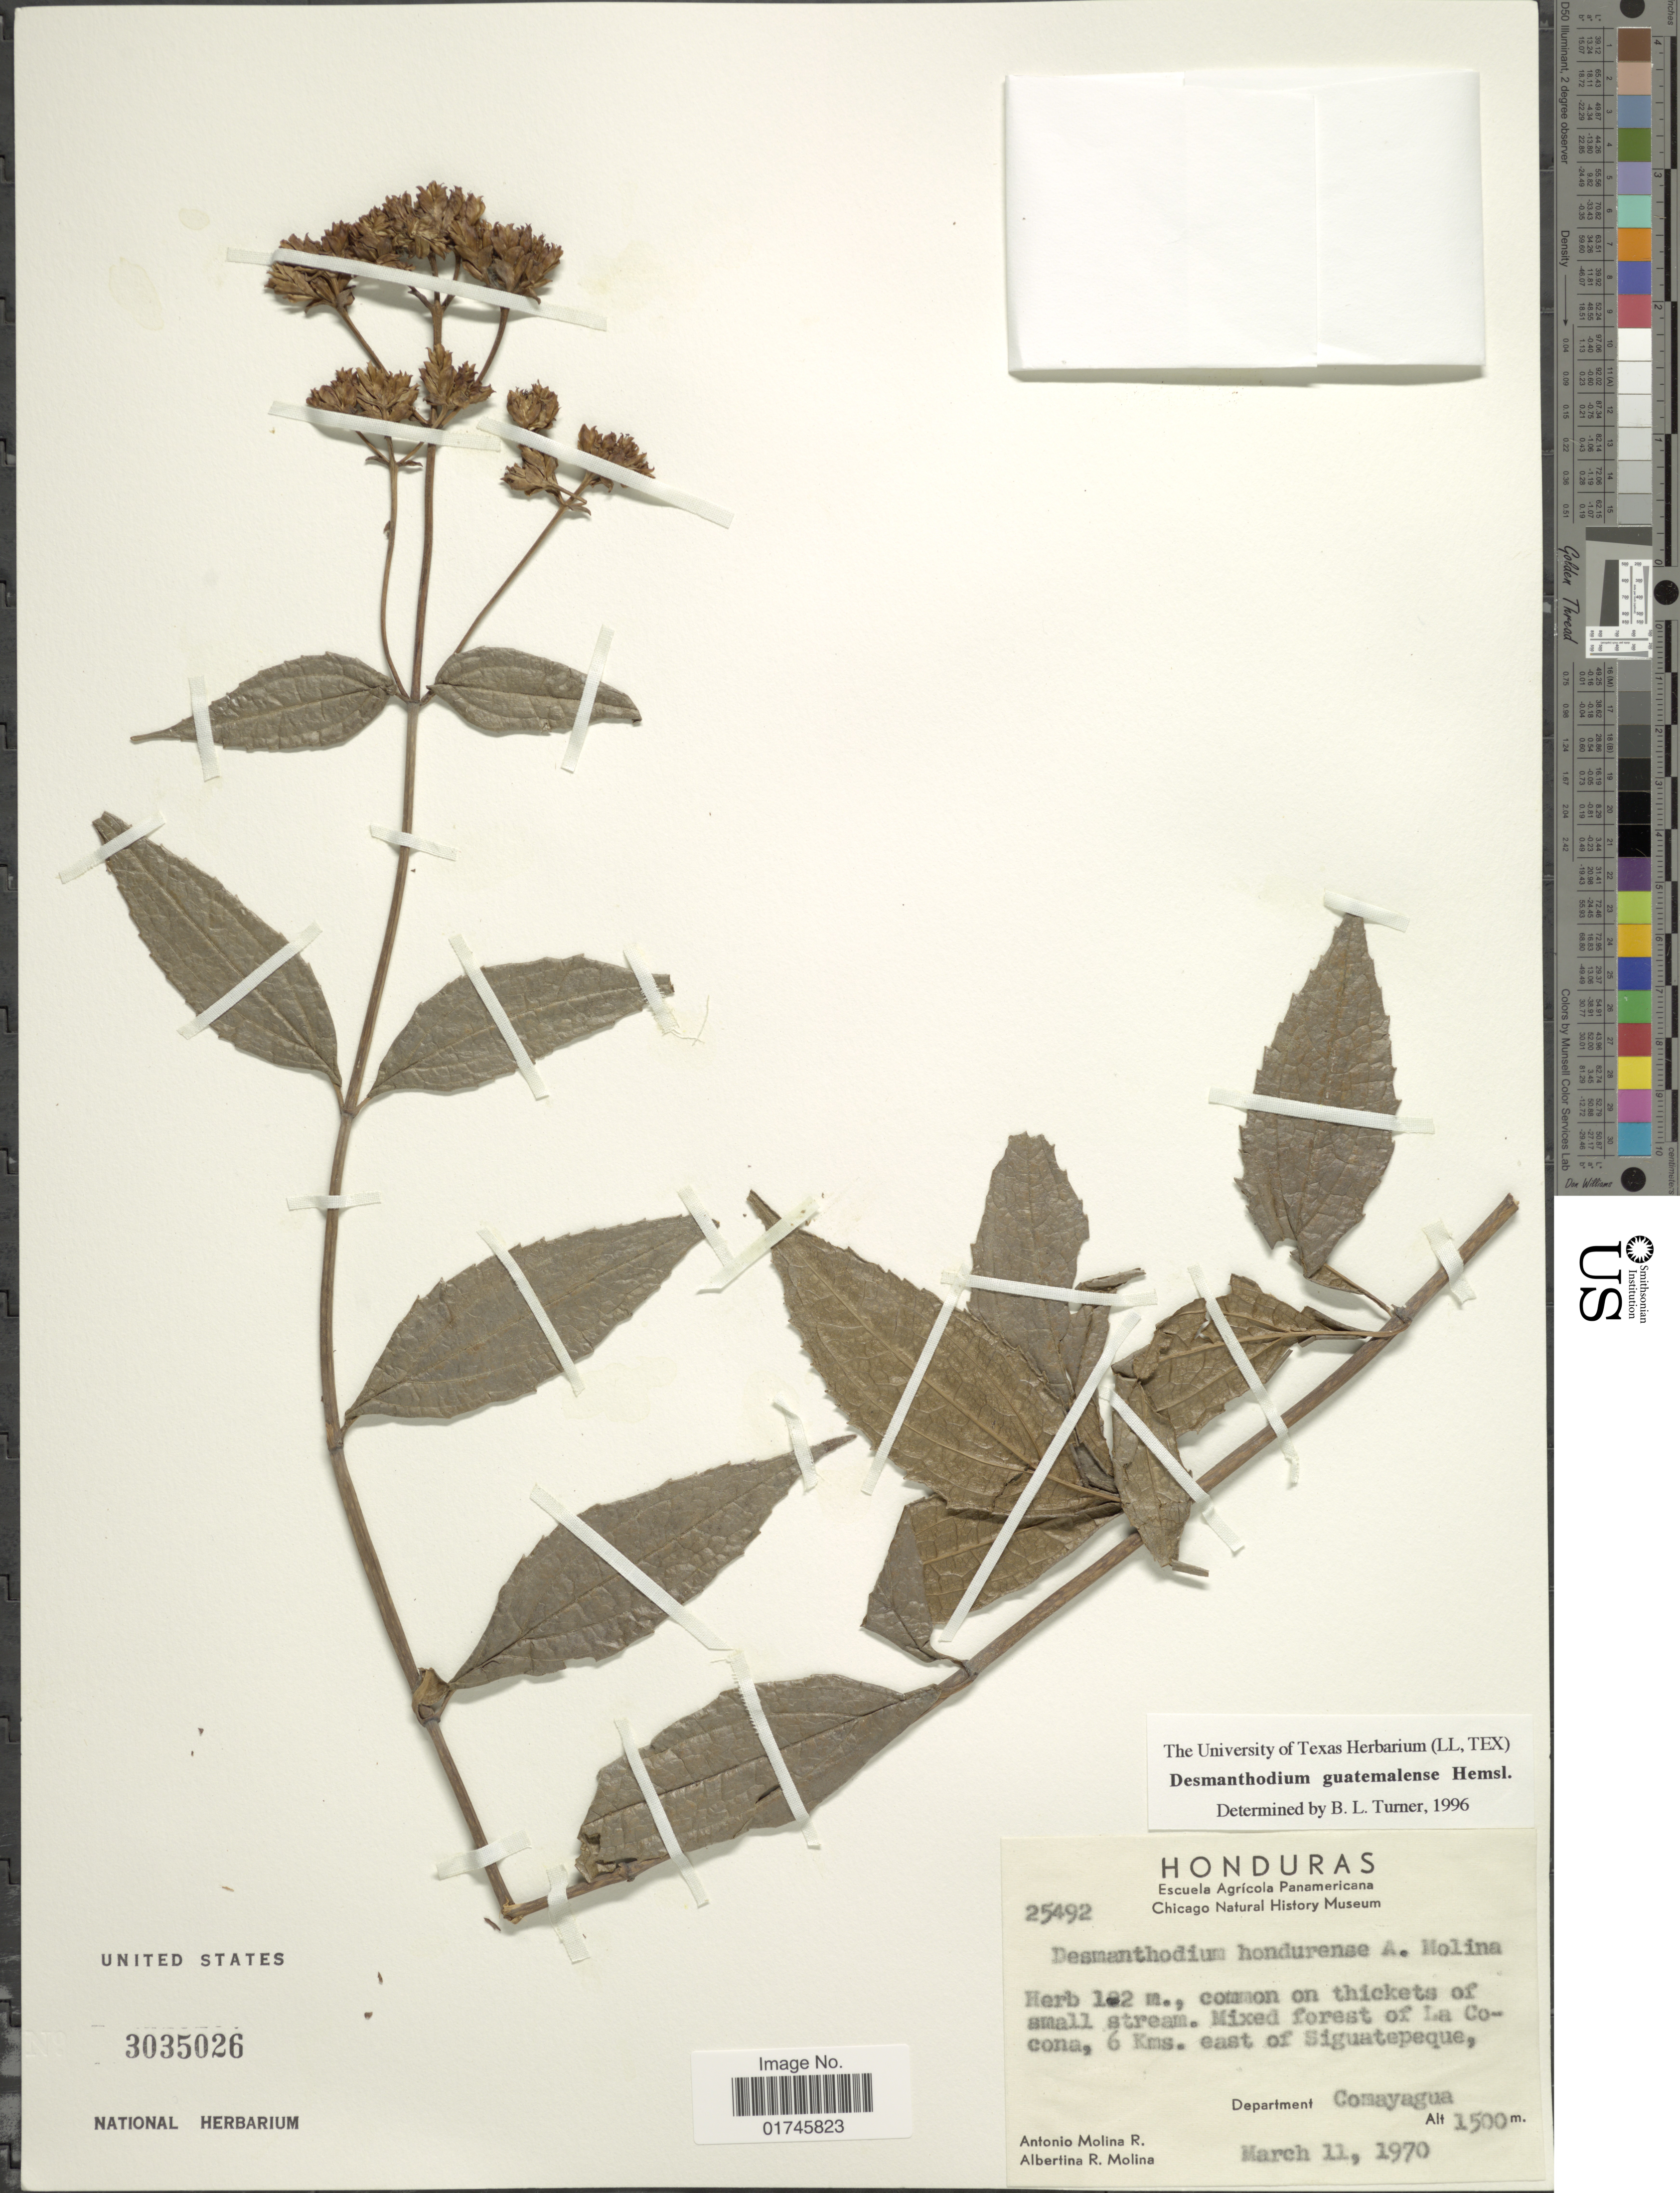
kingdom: Plantae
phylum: Tracheophyta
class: Magnoliopsida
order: Asterales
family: Asteraceae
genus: Desmanthodium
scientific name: Desmanthodium guatamalense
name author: Hemsl.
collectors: A. Molina R. & A. R. Molina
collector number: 25492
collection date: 1970-03-11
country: Honduras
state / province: Comayagua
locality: Mixed forest of La Cona, 6 Kms. east of Siguatepeque. Department Comayagua.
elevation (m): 1500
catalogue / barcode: US 3035026